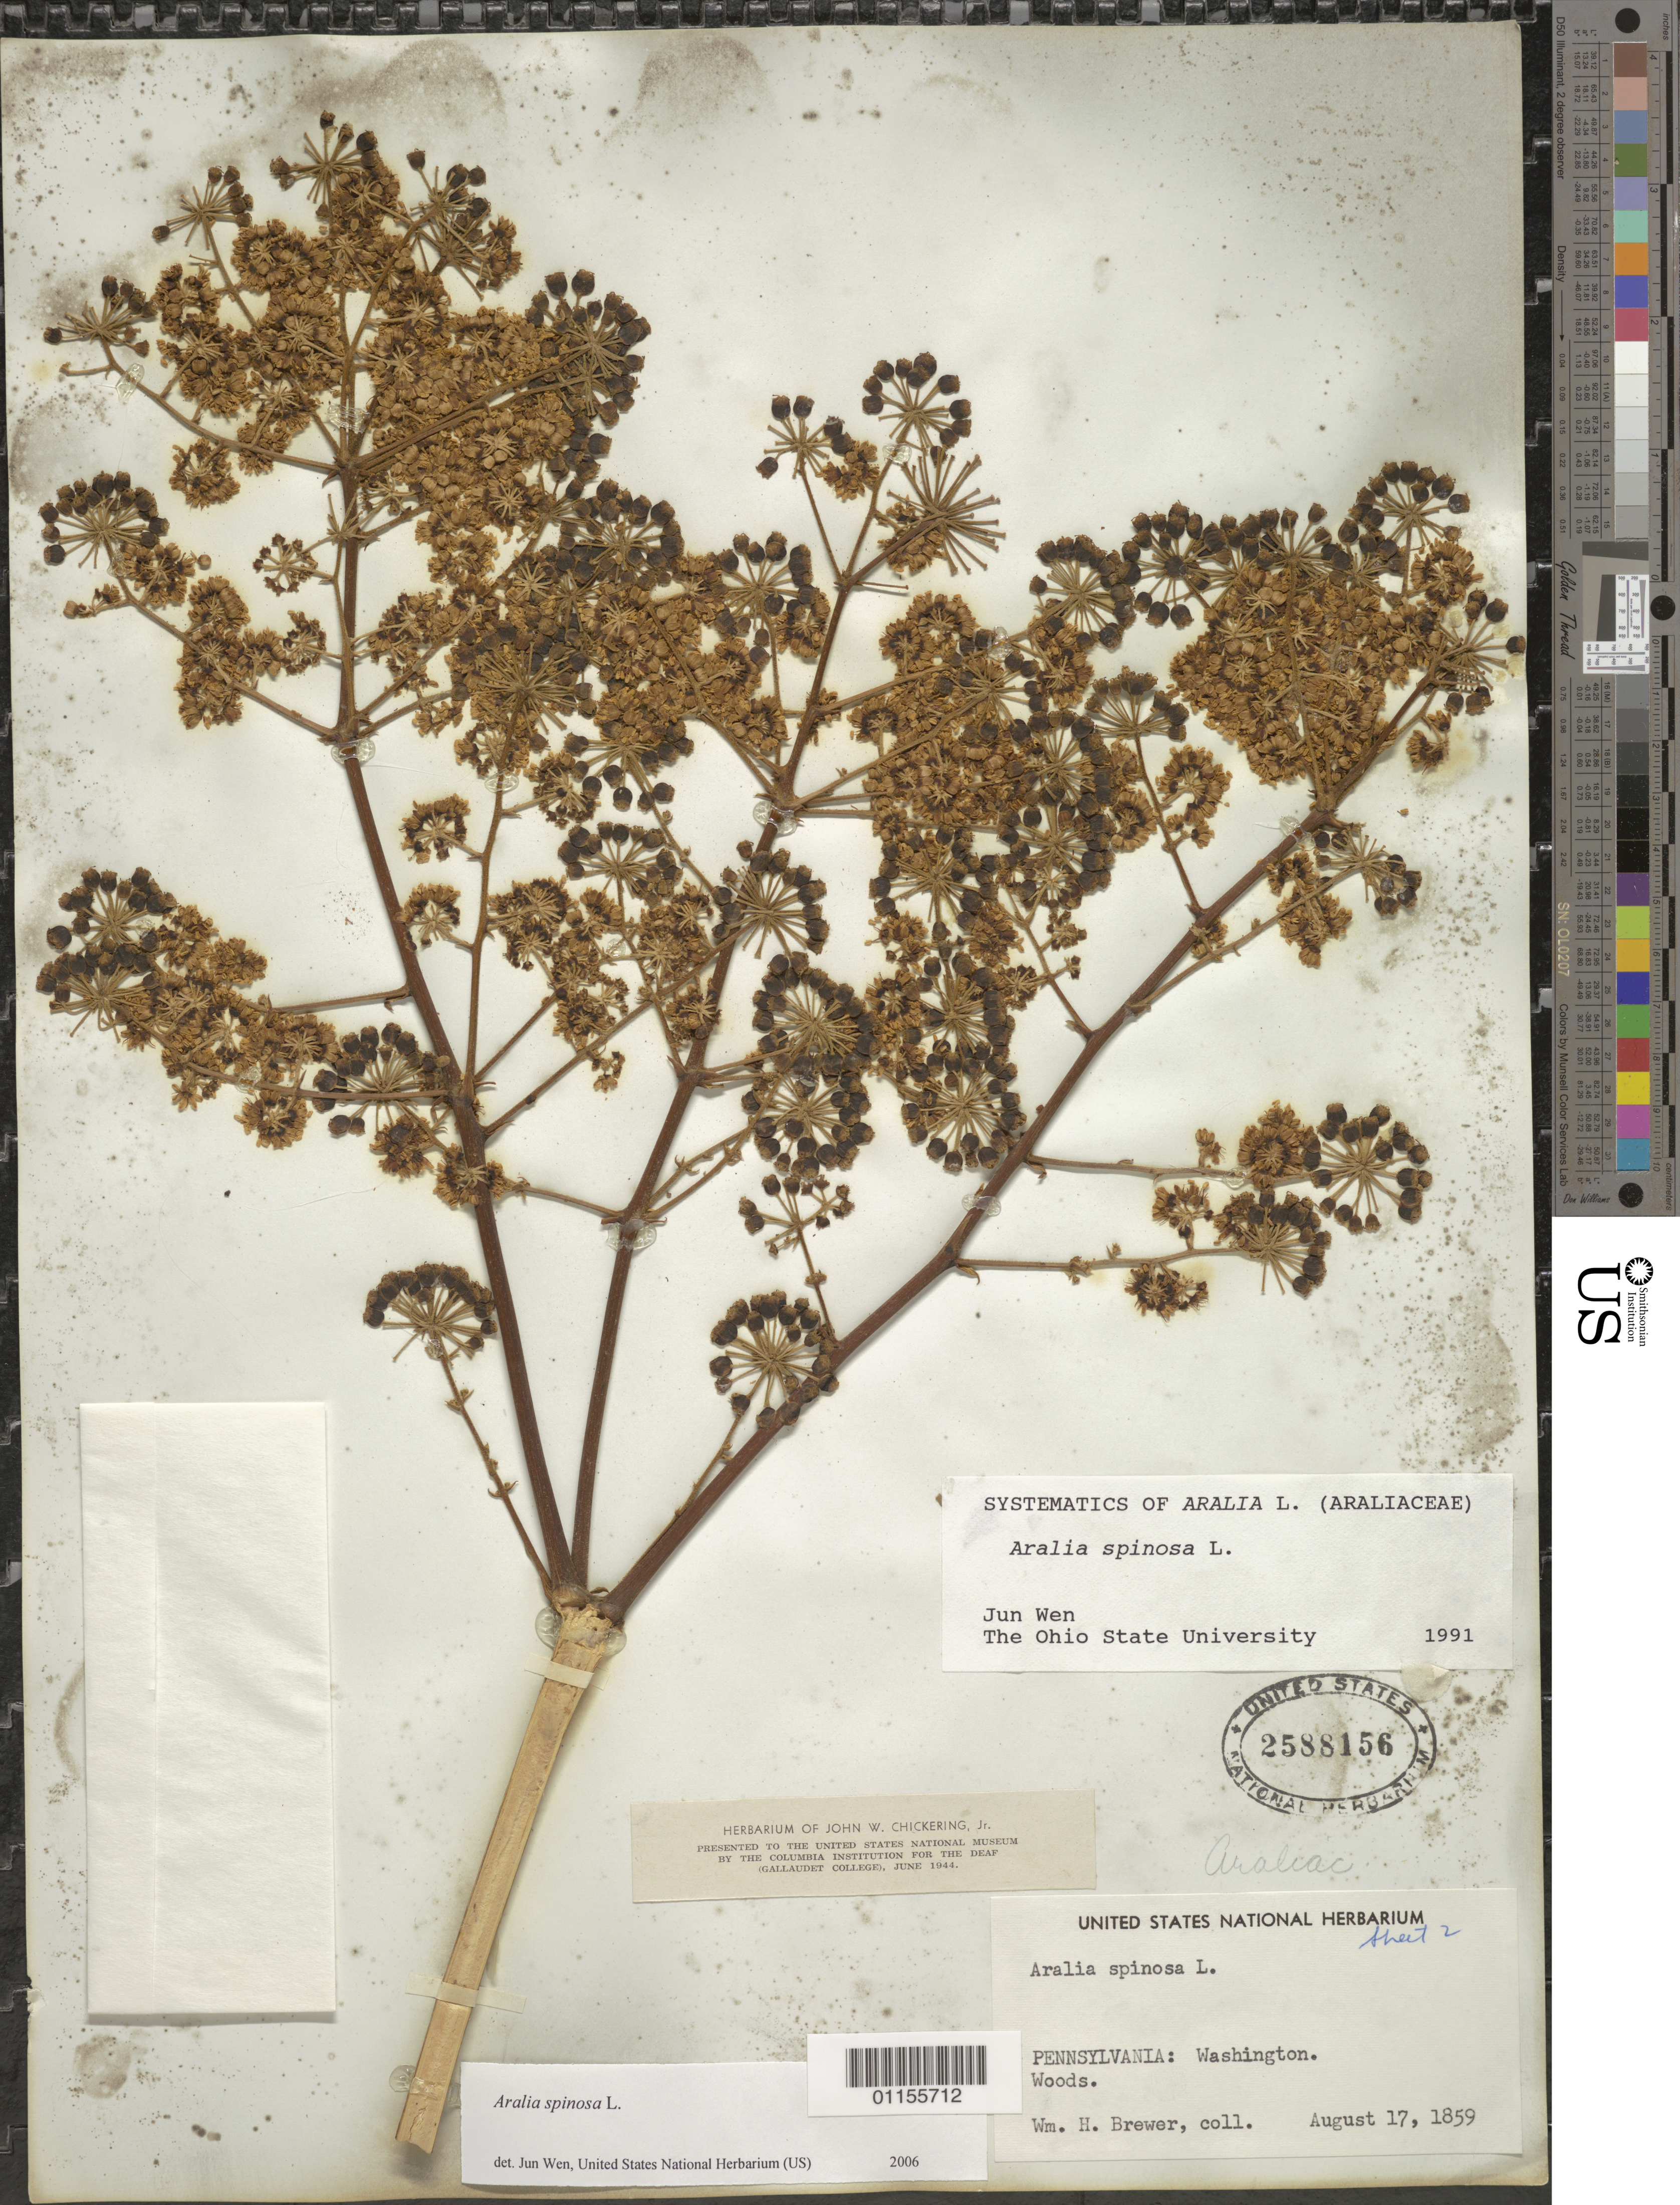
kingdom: Plantae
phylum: Tracheophyta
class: Magnoliopsida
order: Apiales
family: Araliaceae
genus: Aralia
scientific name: Aralia spinosa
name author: L.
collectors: W. H. Brewer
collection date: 1859-08-17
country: United States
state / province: Pennsylvania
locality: Washington.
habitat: Woods.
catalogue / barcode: US 2588156